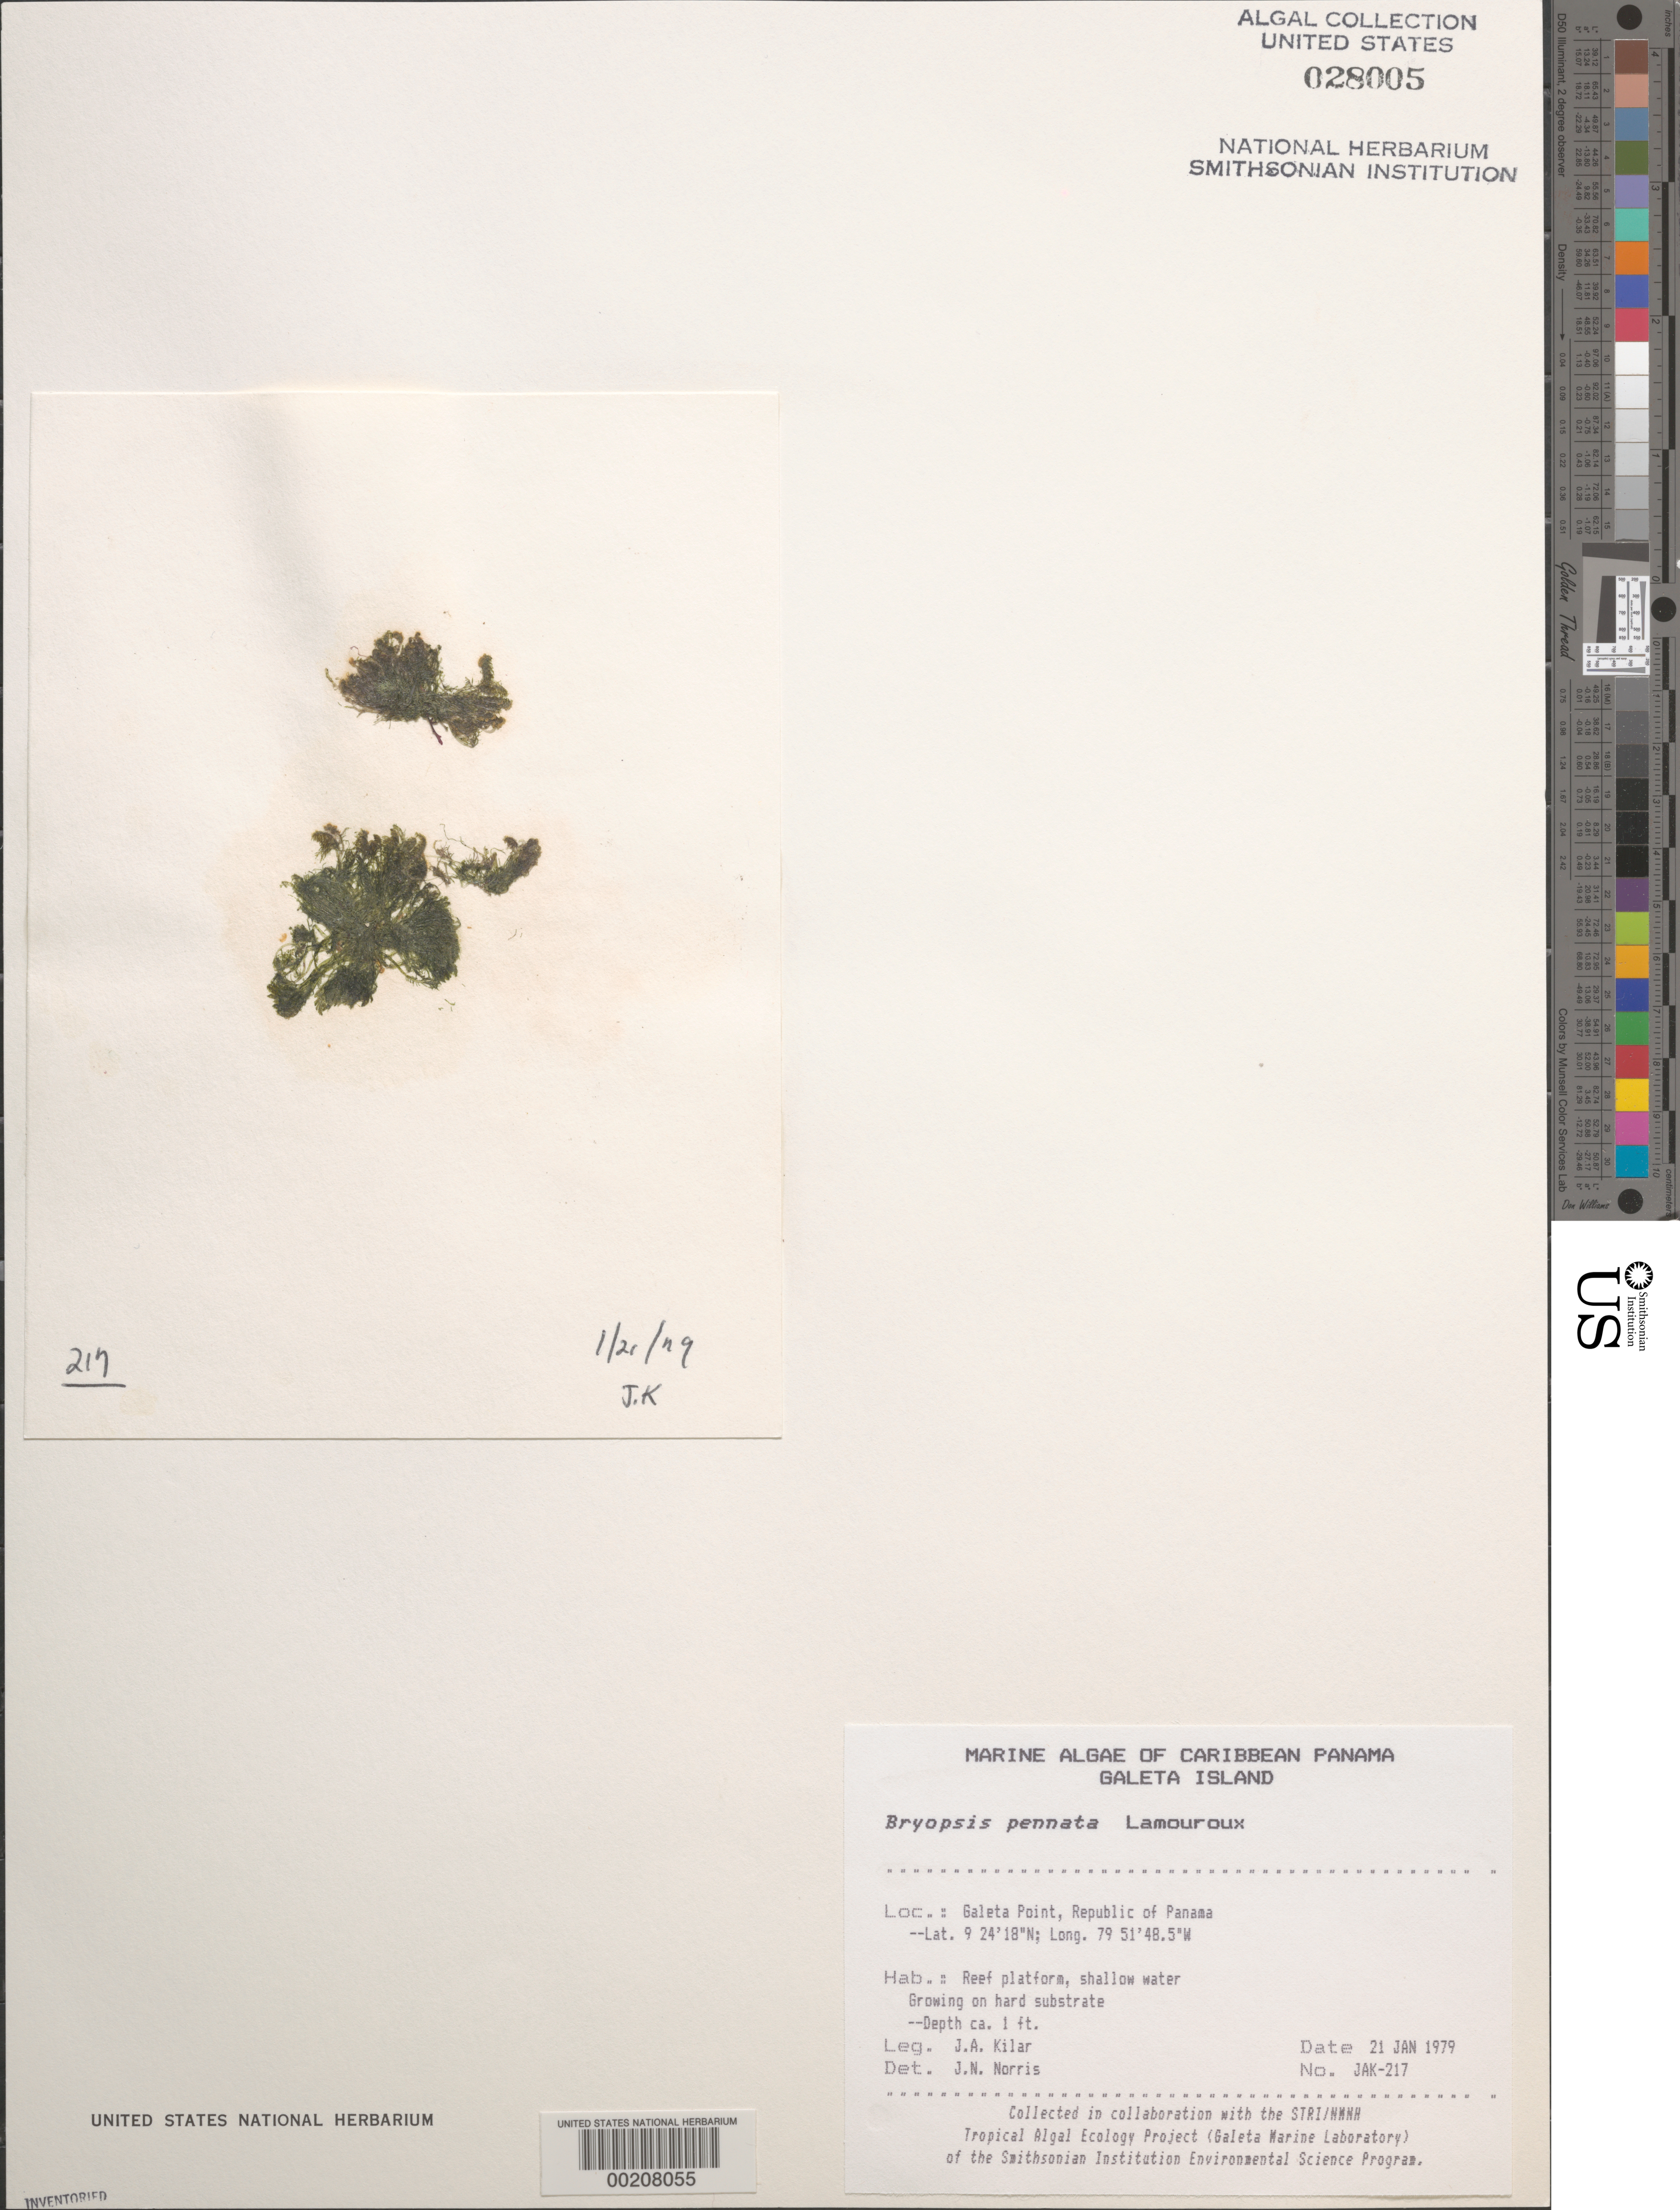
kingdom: Plantae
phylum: Chlorophyta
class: Ulvophyceae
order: Bryopsidales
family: Bryopsidaceae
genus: Bryopsis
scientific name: Bryopsis pennata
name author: J.V.Lamouroux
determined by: Norris, James N.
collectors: J. A. Kilar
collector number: JAK-217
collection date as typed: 21 Jan 1979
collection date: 1979-01-21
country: Panama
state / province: Colón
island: Galeta Island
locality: Galeta Point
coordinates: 9 24' 18" N, 79 51' 48.5" W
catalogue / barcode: US 28005